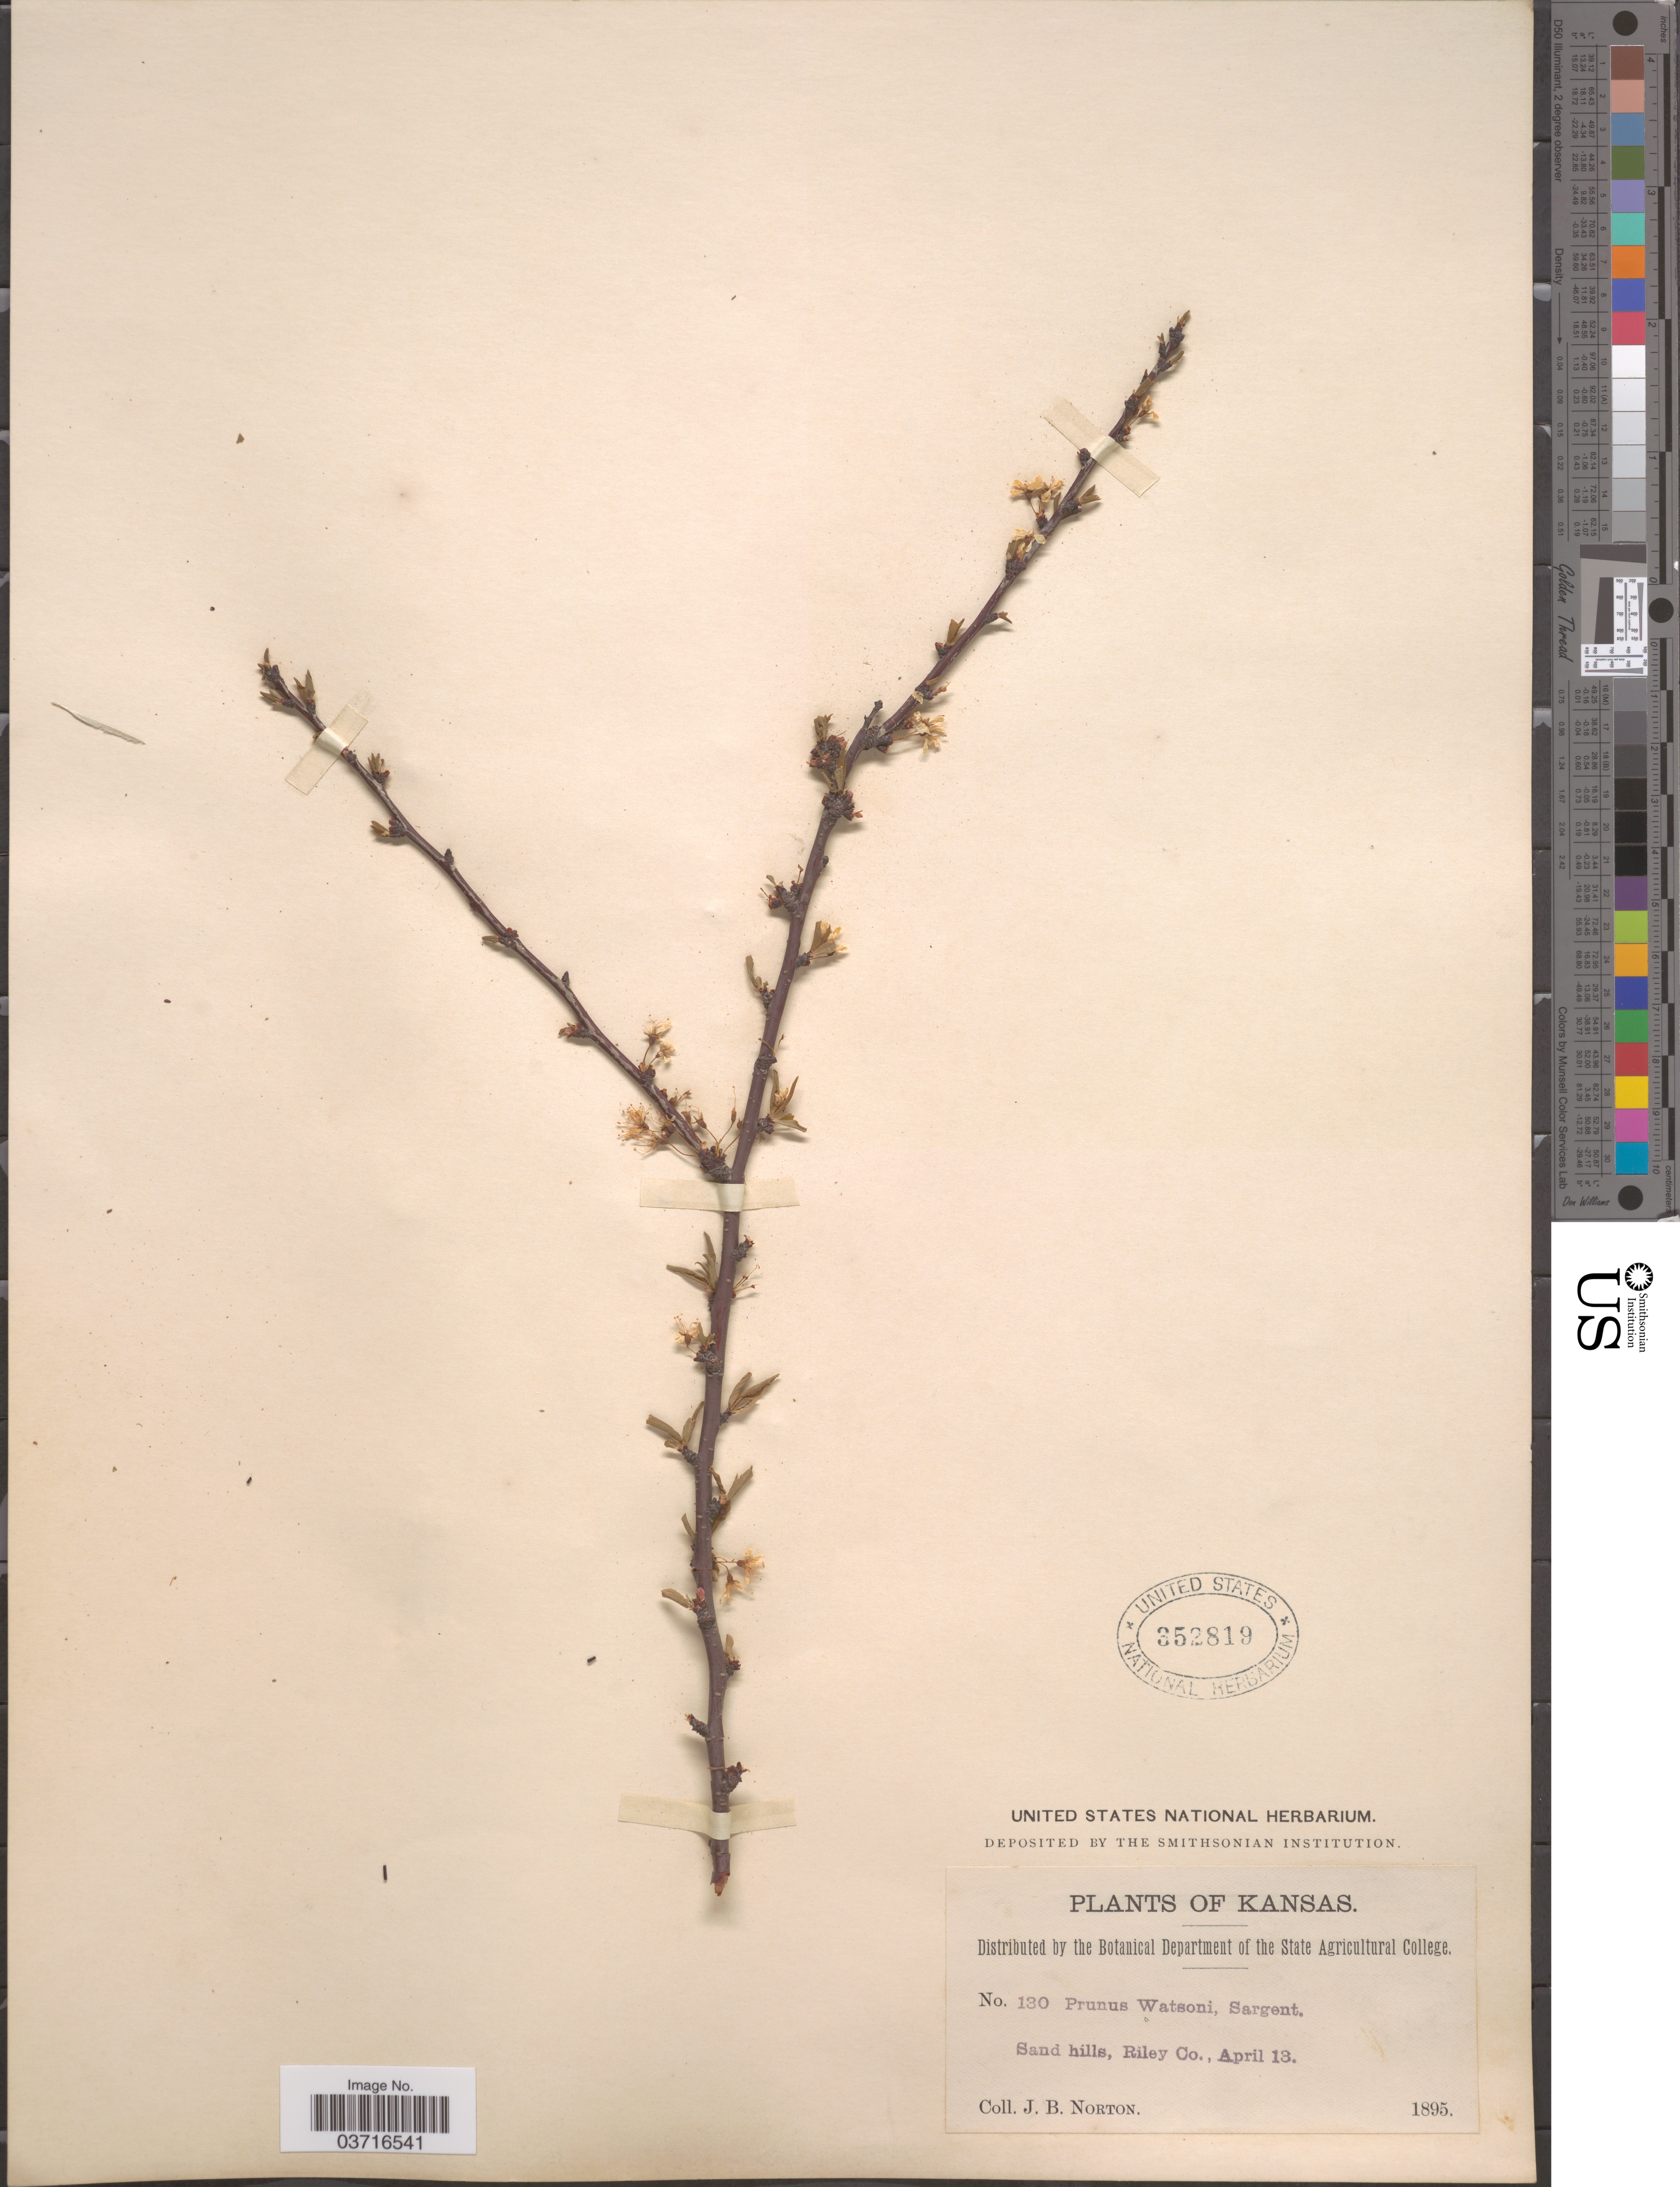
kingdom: Plantae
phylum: Tracheophyta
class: Magnoliopsida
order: Rosales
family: Rosaceae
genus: Prunus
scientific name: Prunus watsonii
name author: Sarg.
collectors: J. B. Norton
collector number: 130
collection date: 1895-04-13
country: United States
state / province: Kansas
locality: Riley Co.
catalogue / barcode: US 352819